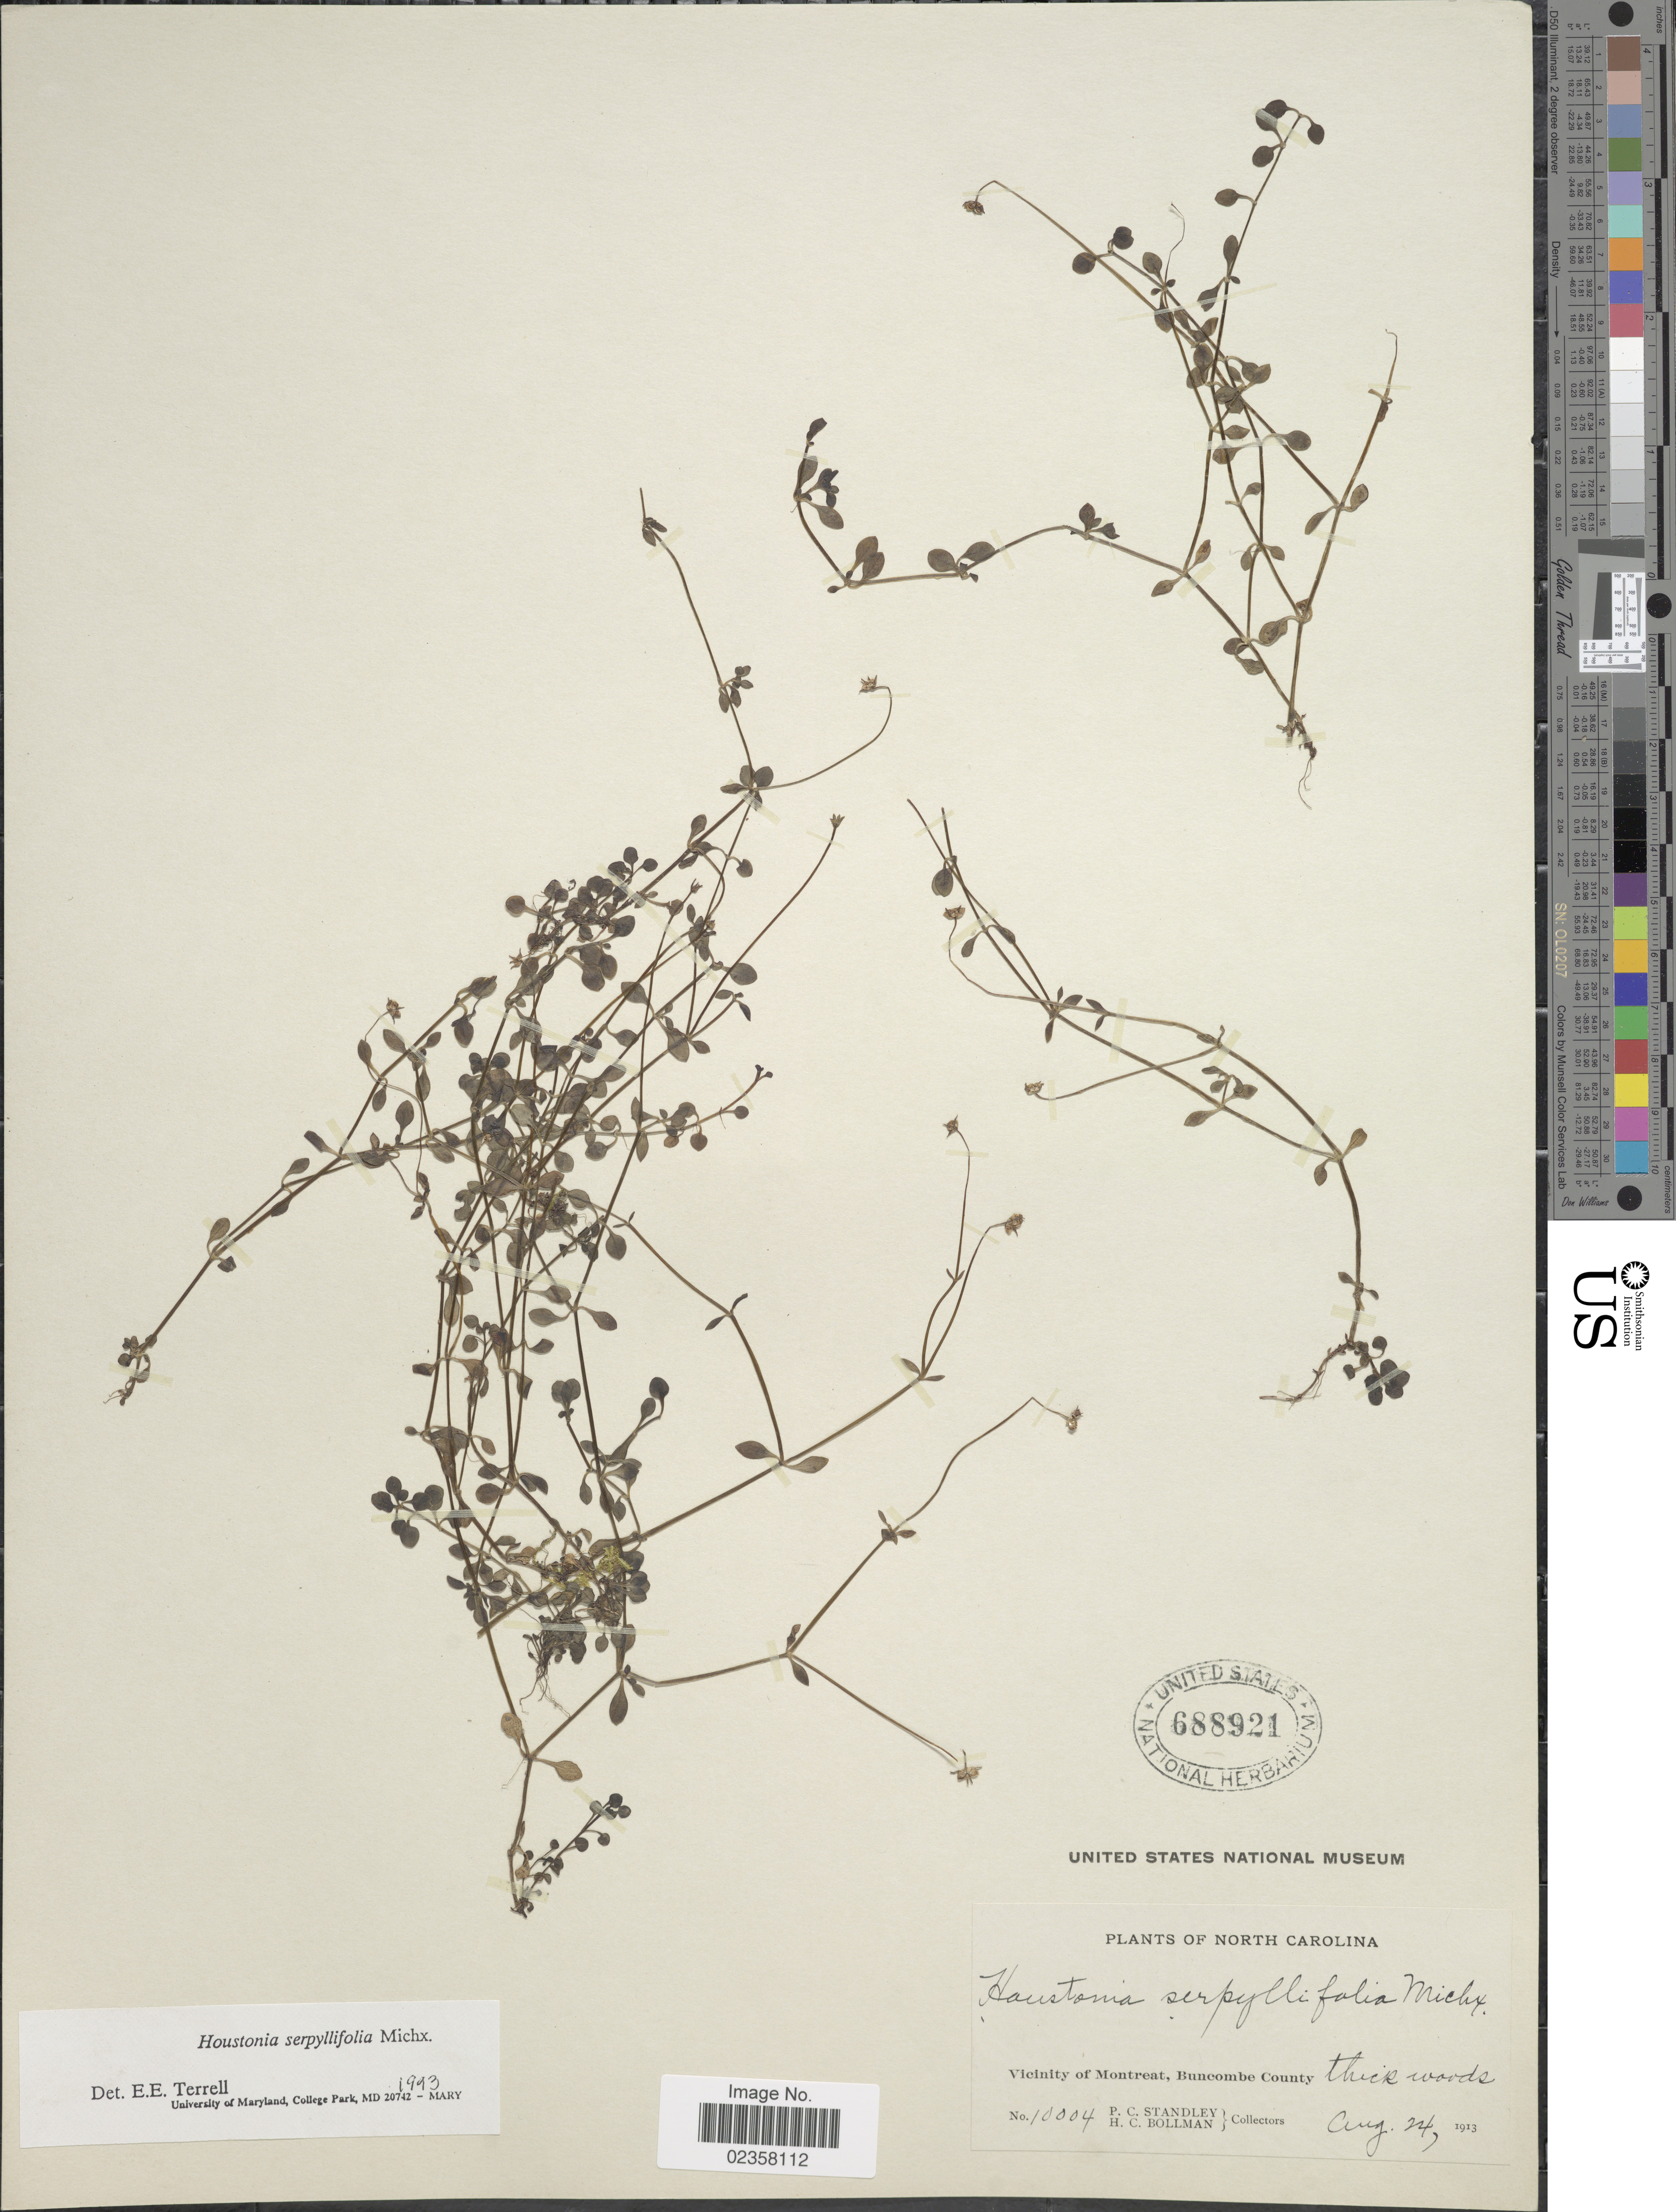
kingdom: Plantae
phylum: Tracheophyta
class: Magnoliopsida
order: Gentianales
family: Rubiaceae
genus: Houstonia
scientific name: Houstonia serpyllifolia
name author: Michx.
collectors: P. C. Standley & H. C. Bollman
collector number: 10004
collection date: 1913-08-24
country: United States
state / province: North Carolina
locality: Vicinity of Montreat, Buncombe County, thick woods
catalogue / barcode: US 688921